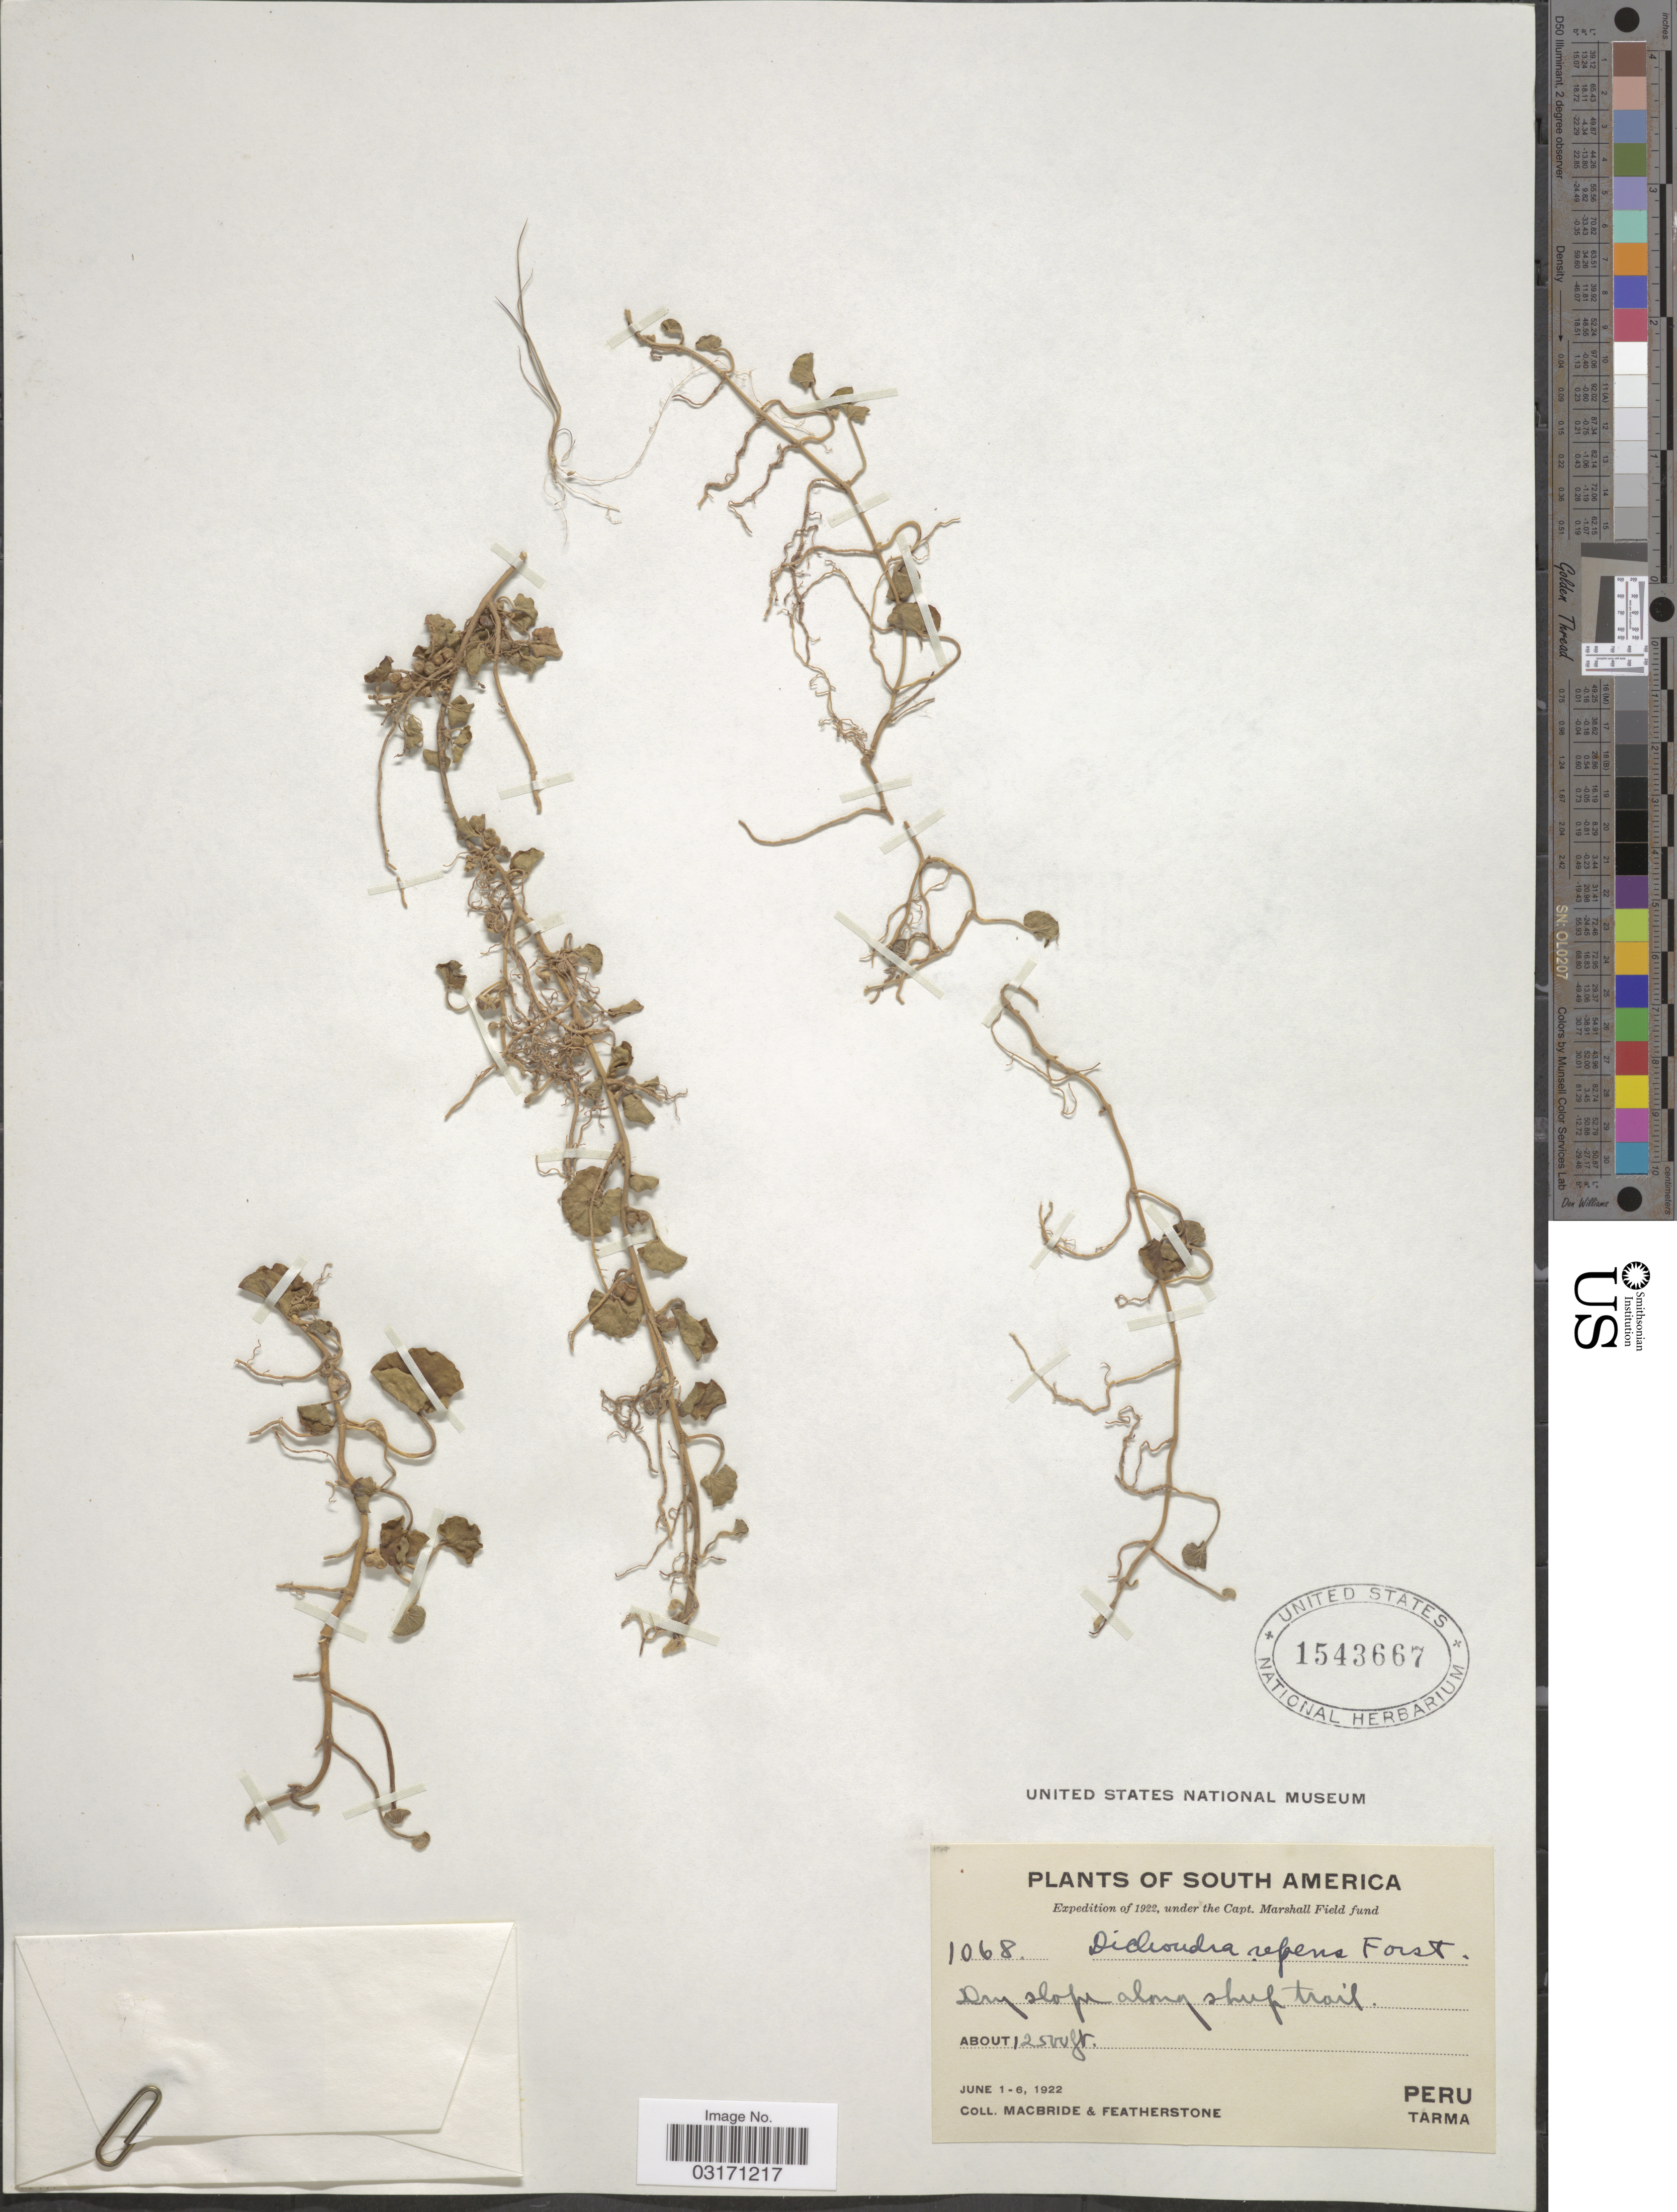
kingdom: Plantae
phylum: Tracheophyta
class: Magnoliopsida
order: Solanales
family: Convolvulaceae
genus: Dichondra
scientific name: Dichondra repens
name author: J.R. Forst. & G. Forst.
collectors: Macbride, -- & -. Featherstone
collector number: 1068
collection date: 1922-06-01/1922-06-06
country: Peru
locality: Tarma.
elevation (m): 3810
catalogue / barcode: US 1543667